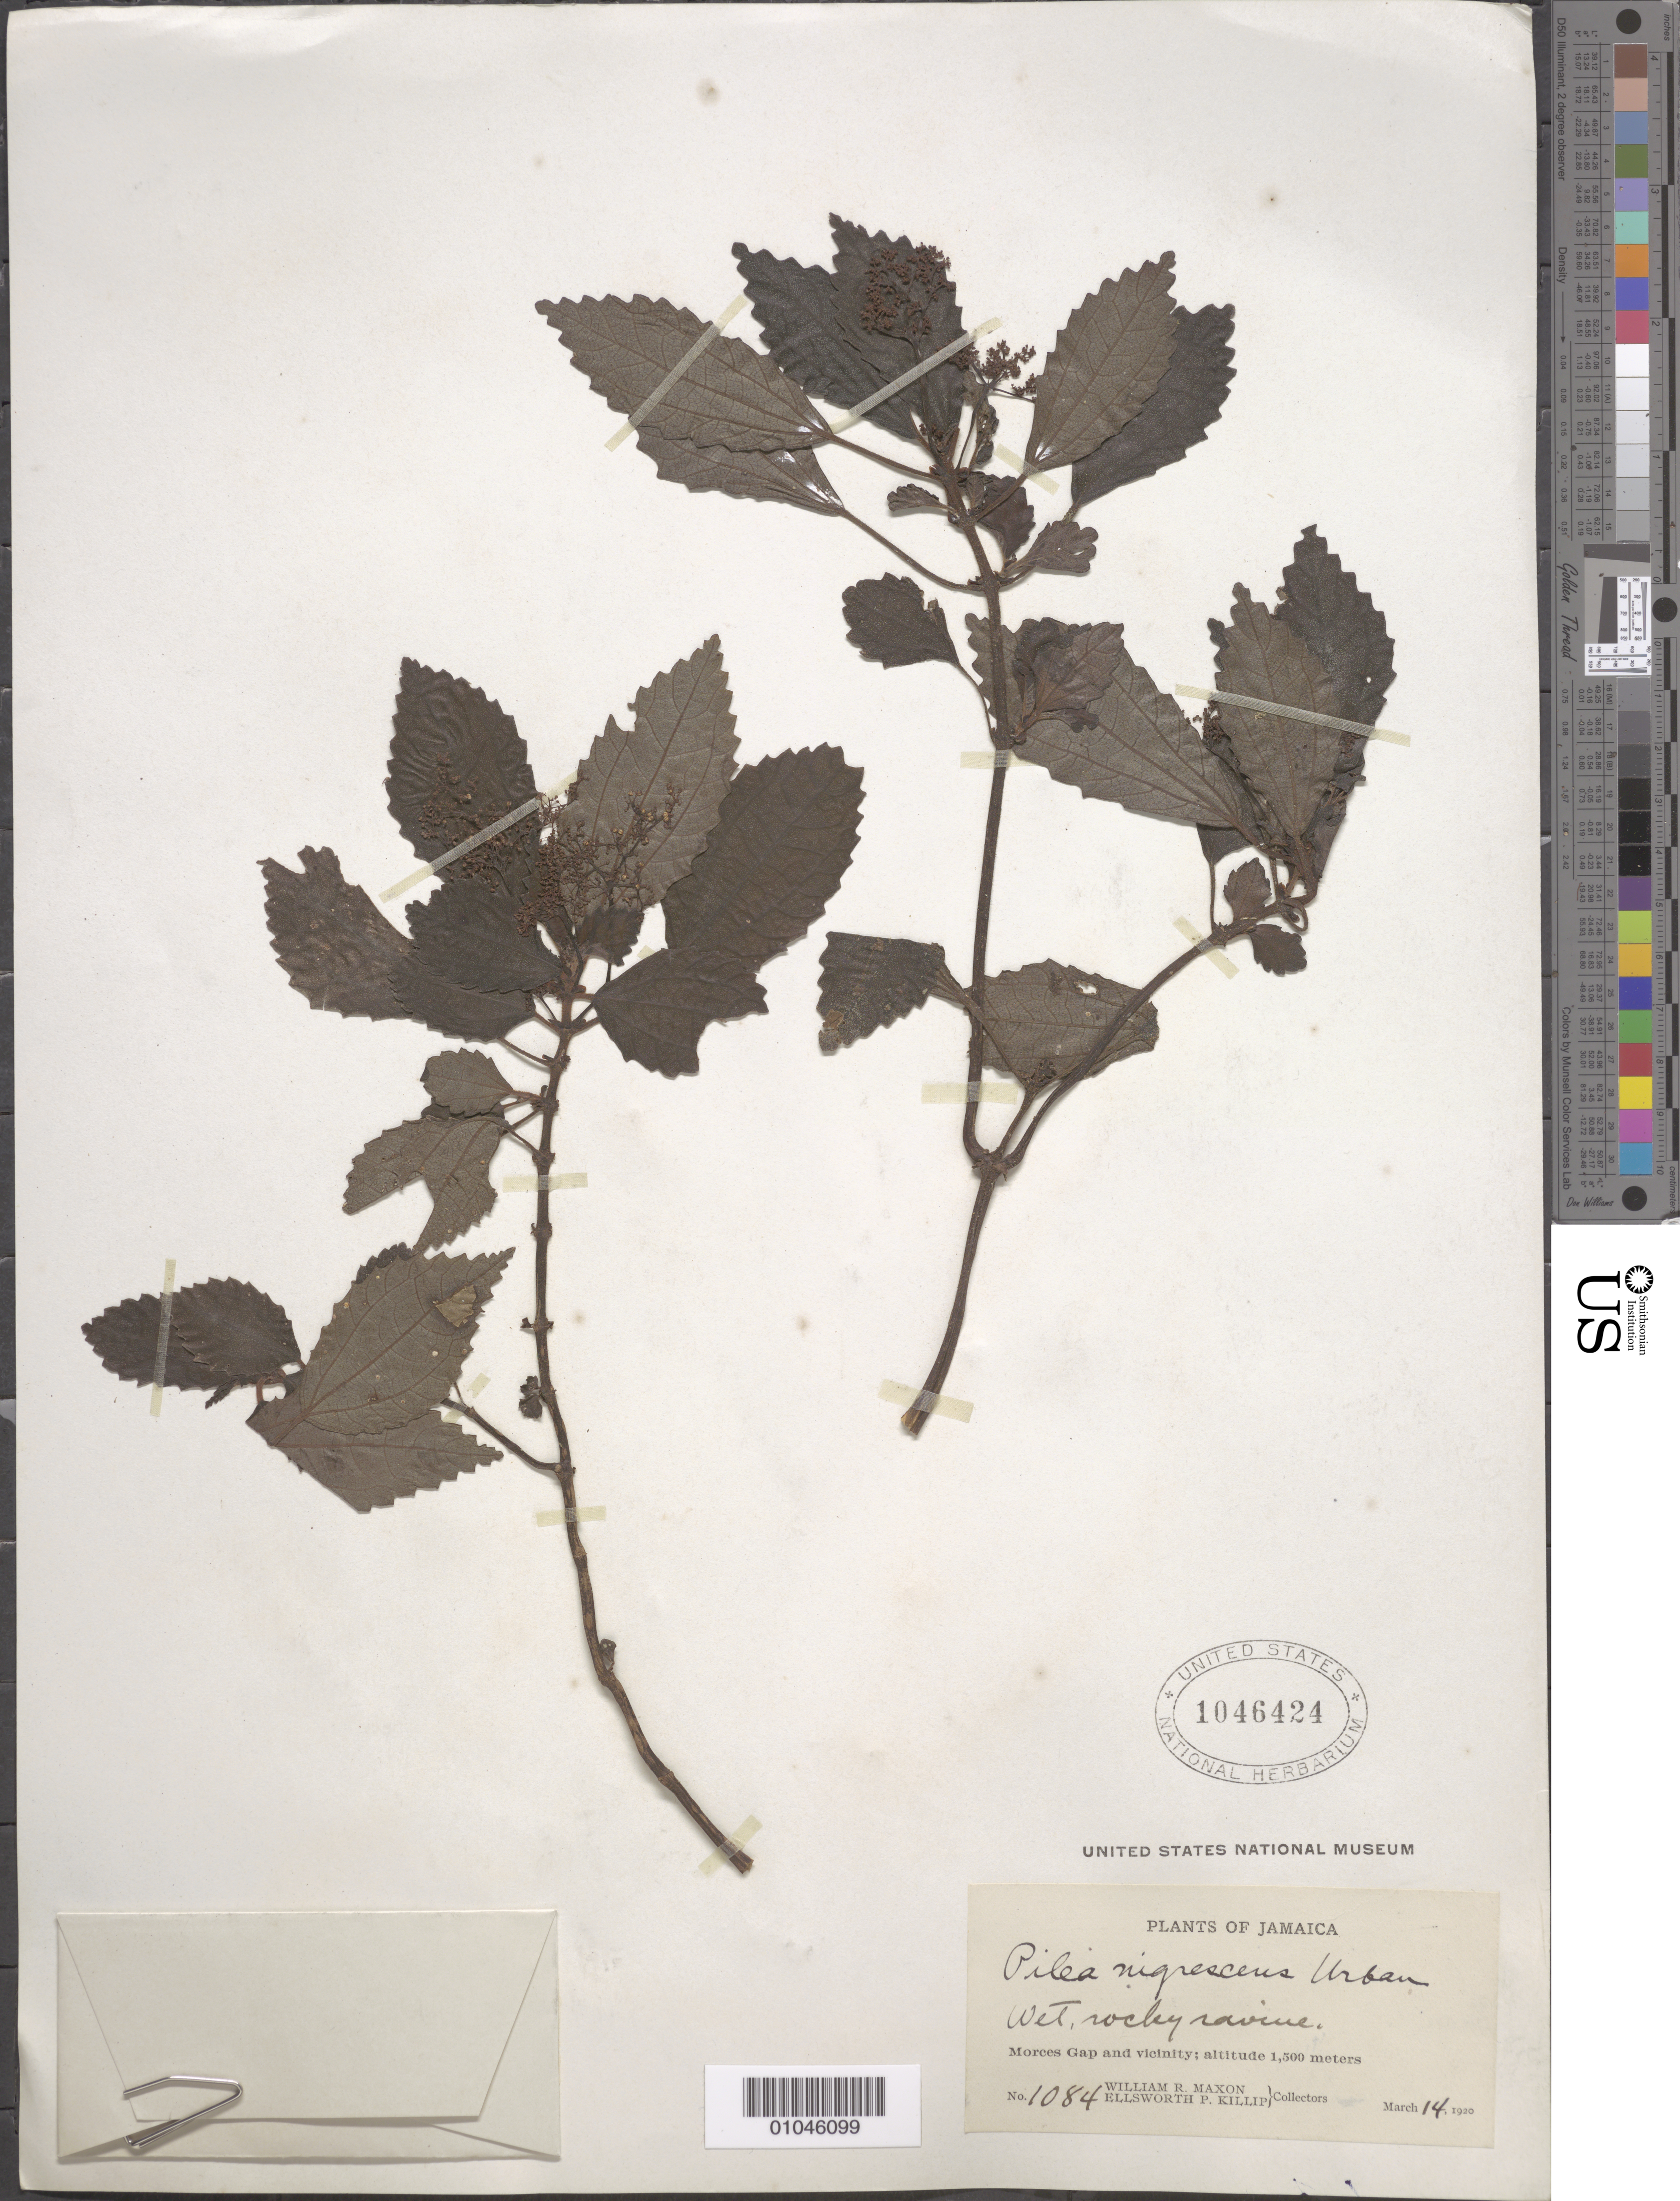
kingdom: Plantae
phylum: Tracheophyta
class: Magnoliopsida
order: Rosales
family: Urticaceae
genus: Pilea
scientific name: Pilea nigrescens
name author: Urb.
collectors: W. R. Maxon & E. P. Killip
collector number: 1084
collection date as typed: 14 Mar 1920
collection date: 1920-03-14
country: Jamaica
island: Jamaica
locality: Wet rocky ravine. Morces Gap and vicinity.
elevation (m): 1500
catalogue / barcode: US 1046424